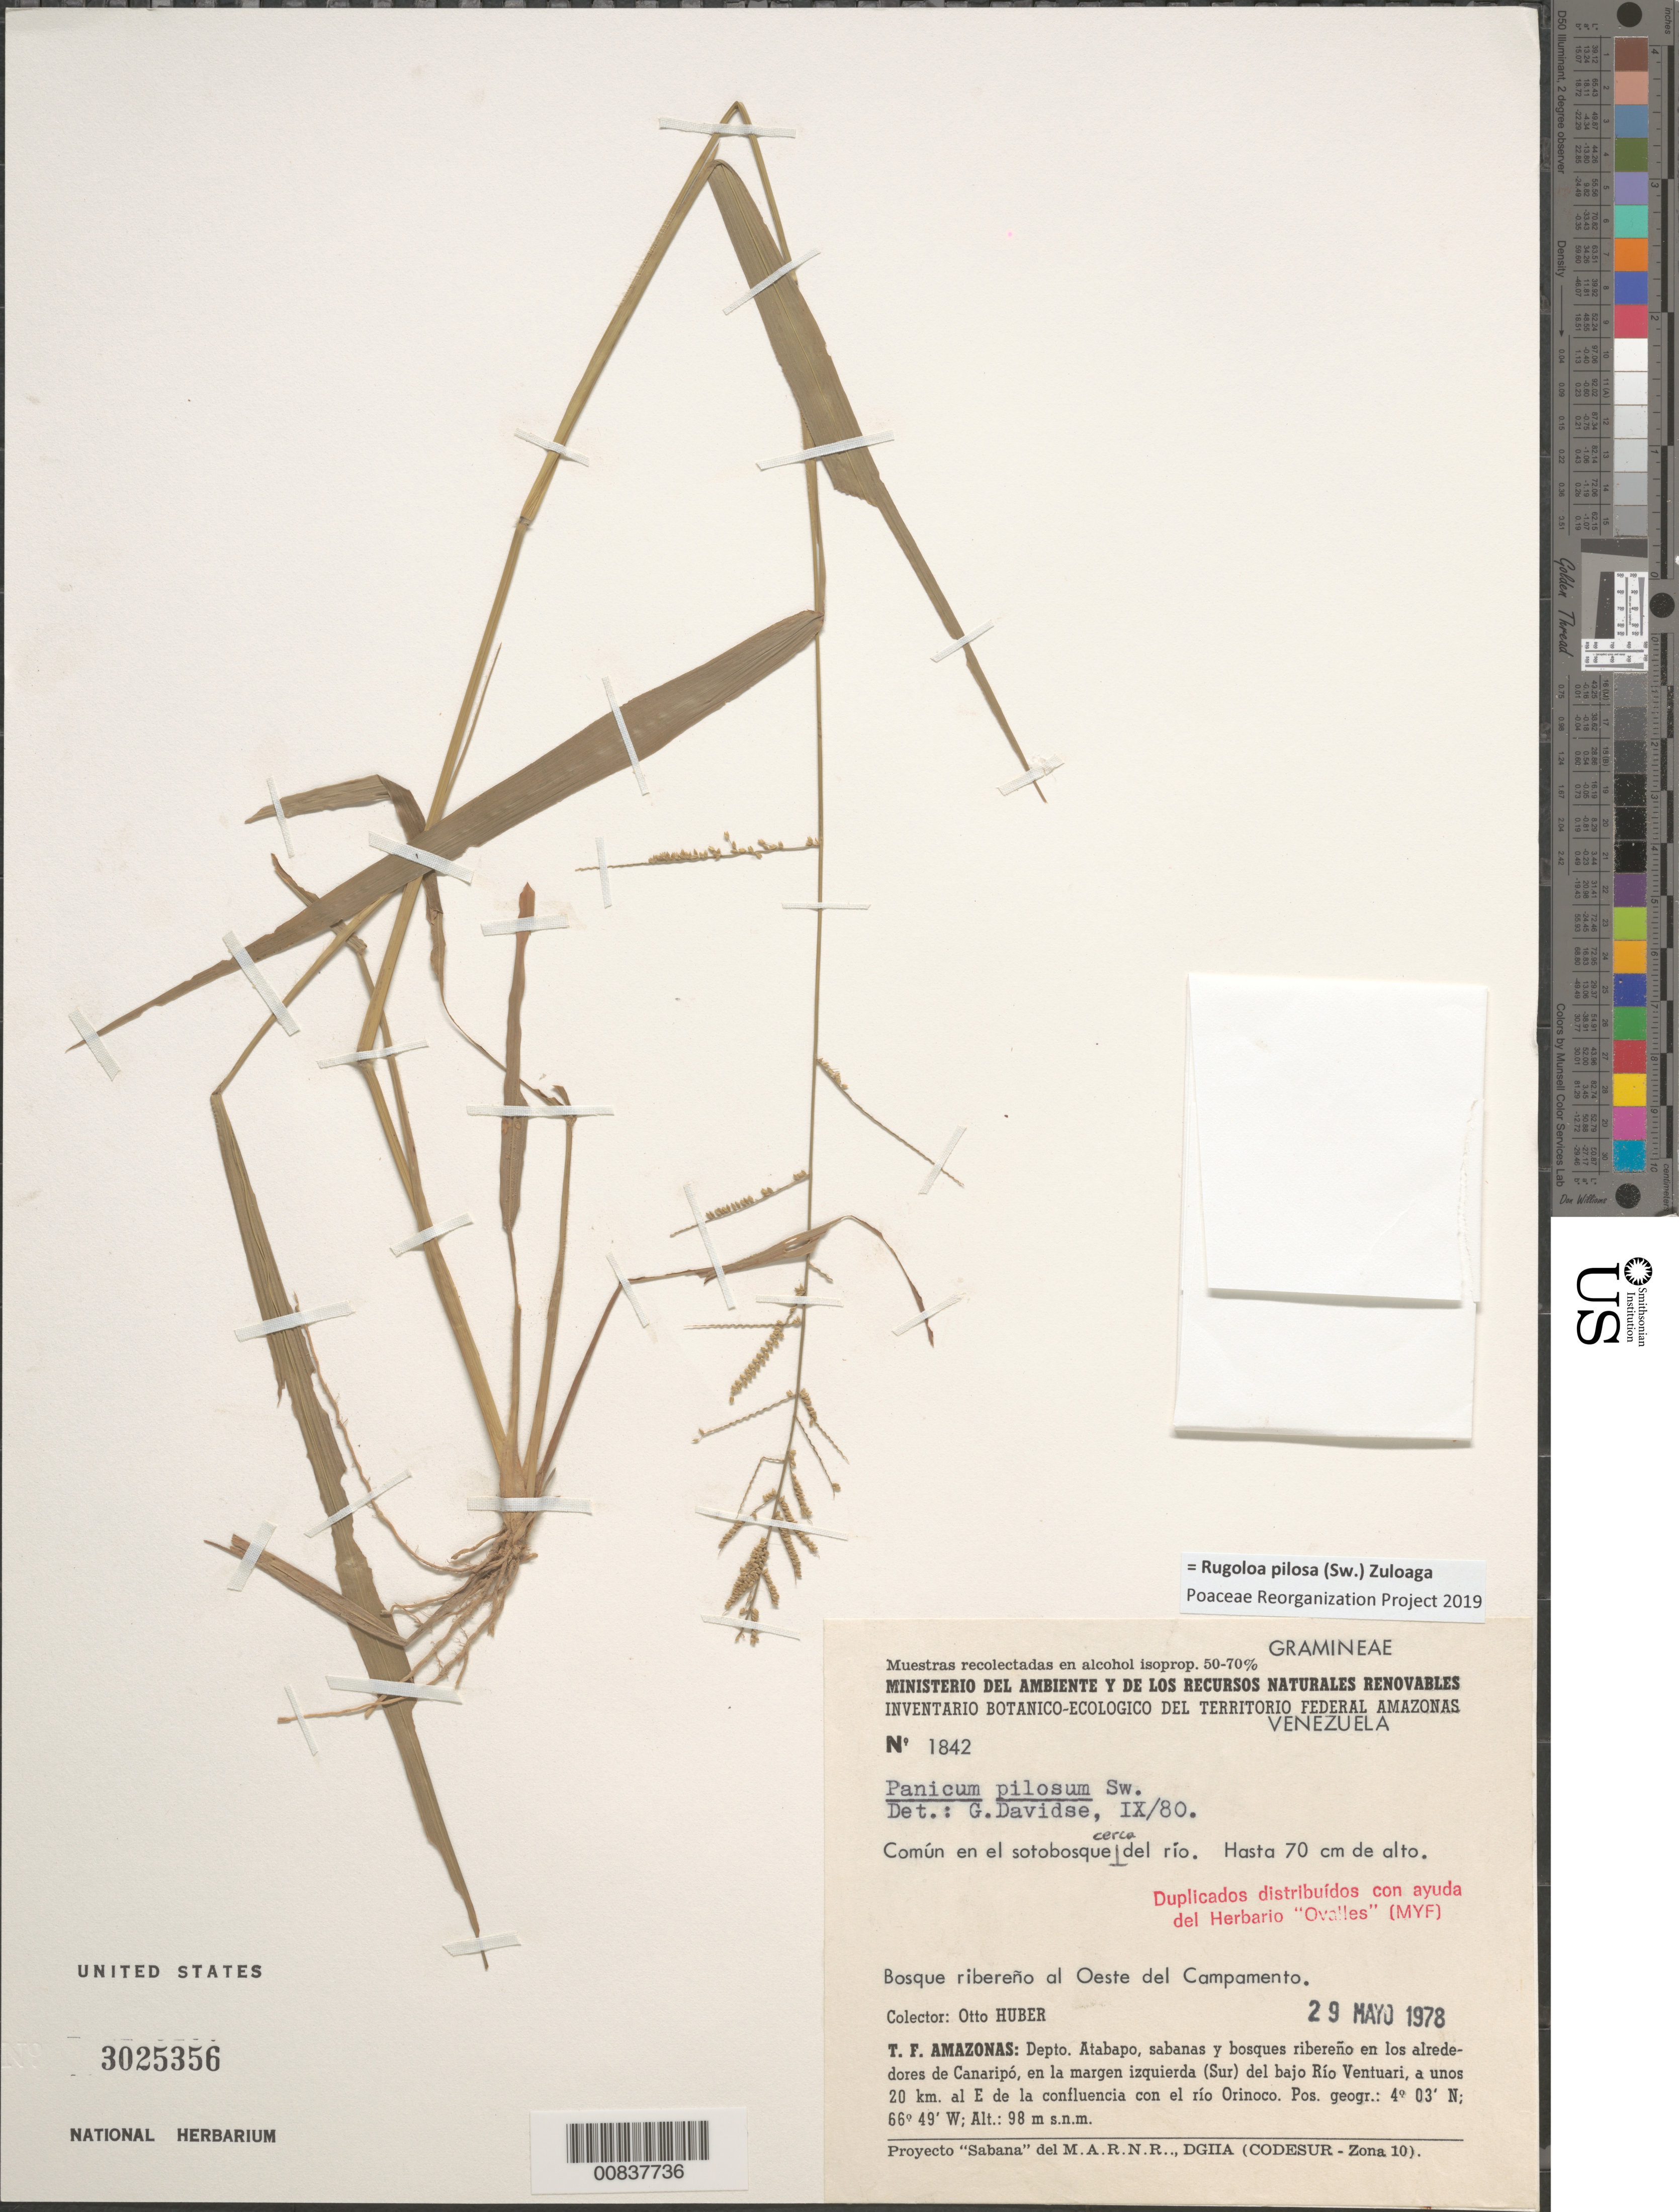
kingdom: Plantae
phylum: Tracheophyta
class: Liliopsida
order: Poales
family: Poaceae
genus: Panicum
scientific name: Panicum pilosum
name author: Sw.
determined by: Davidse, Gerrit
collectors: O. Huber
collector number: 1842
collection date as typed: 29-May-78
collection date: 1978-05-29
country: Venezuela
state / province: Amazonas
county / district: Atabapo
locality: Canaripó, S margen del Bajo Río Ventuari, 20 km E de la confluencia con el Río Orinoco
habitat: Bosque ribereno al oeste del Campamento; sotobosque cerca del rio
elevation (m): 98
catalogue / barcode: US 3025356